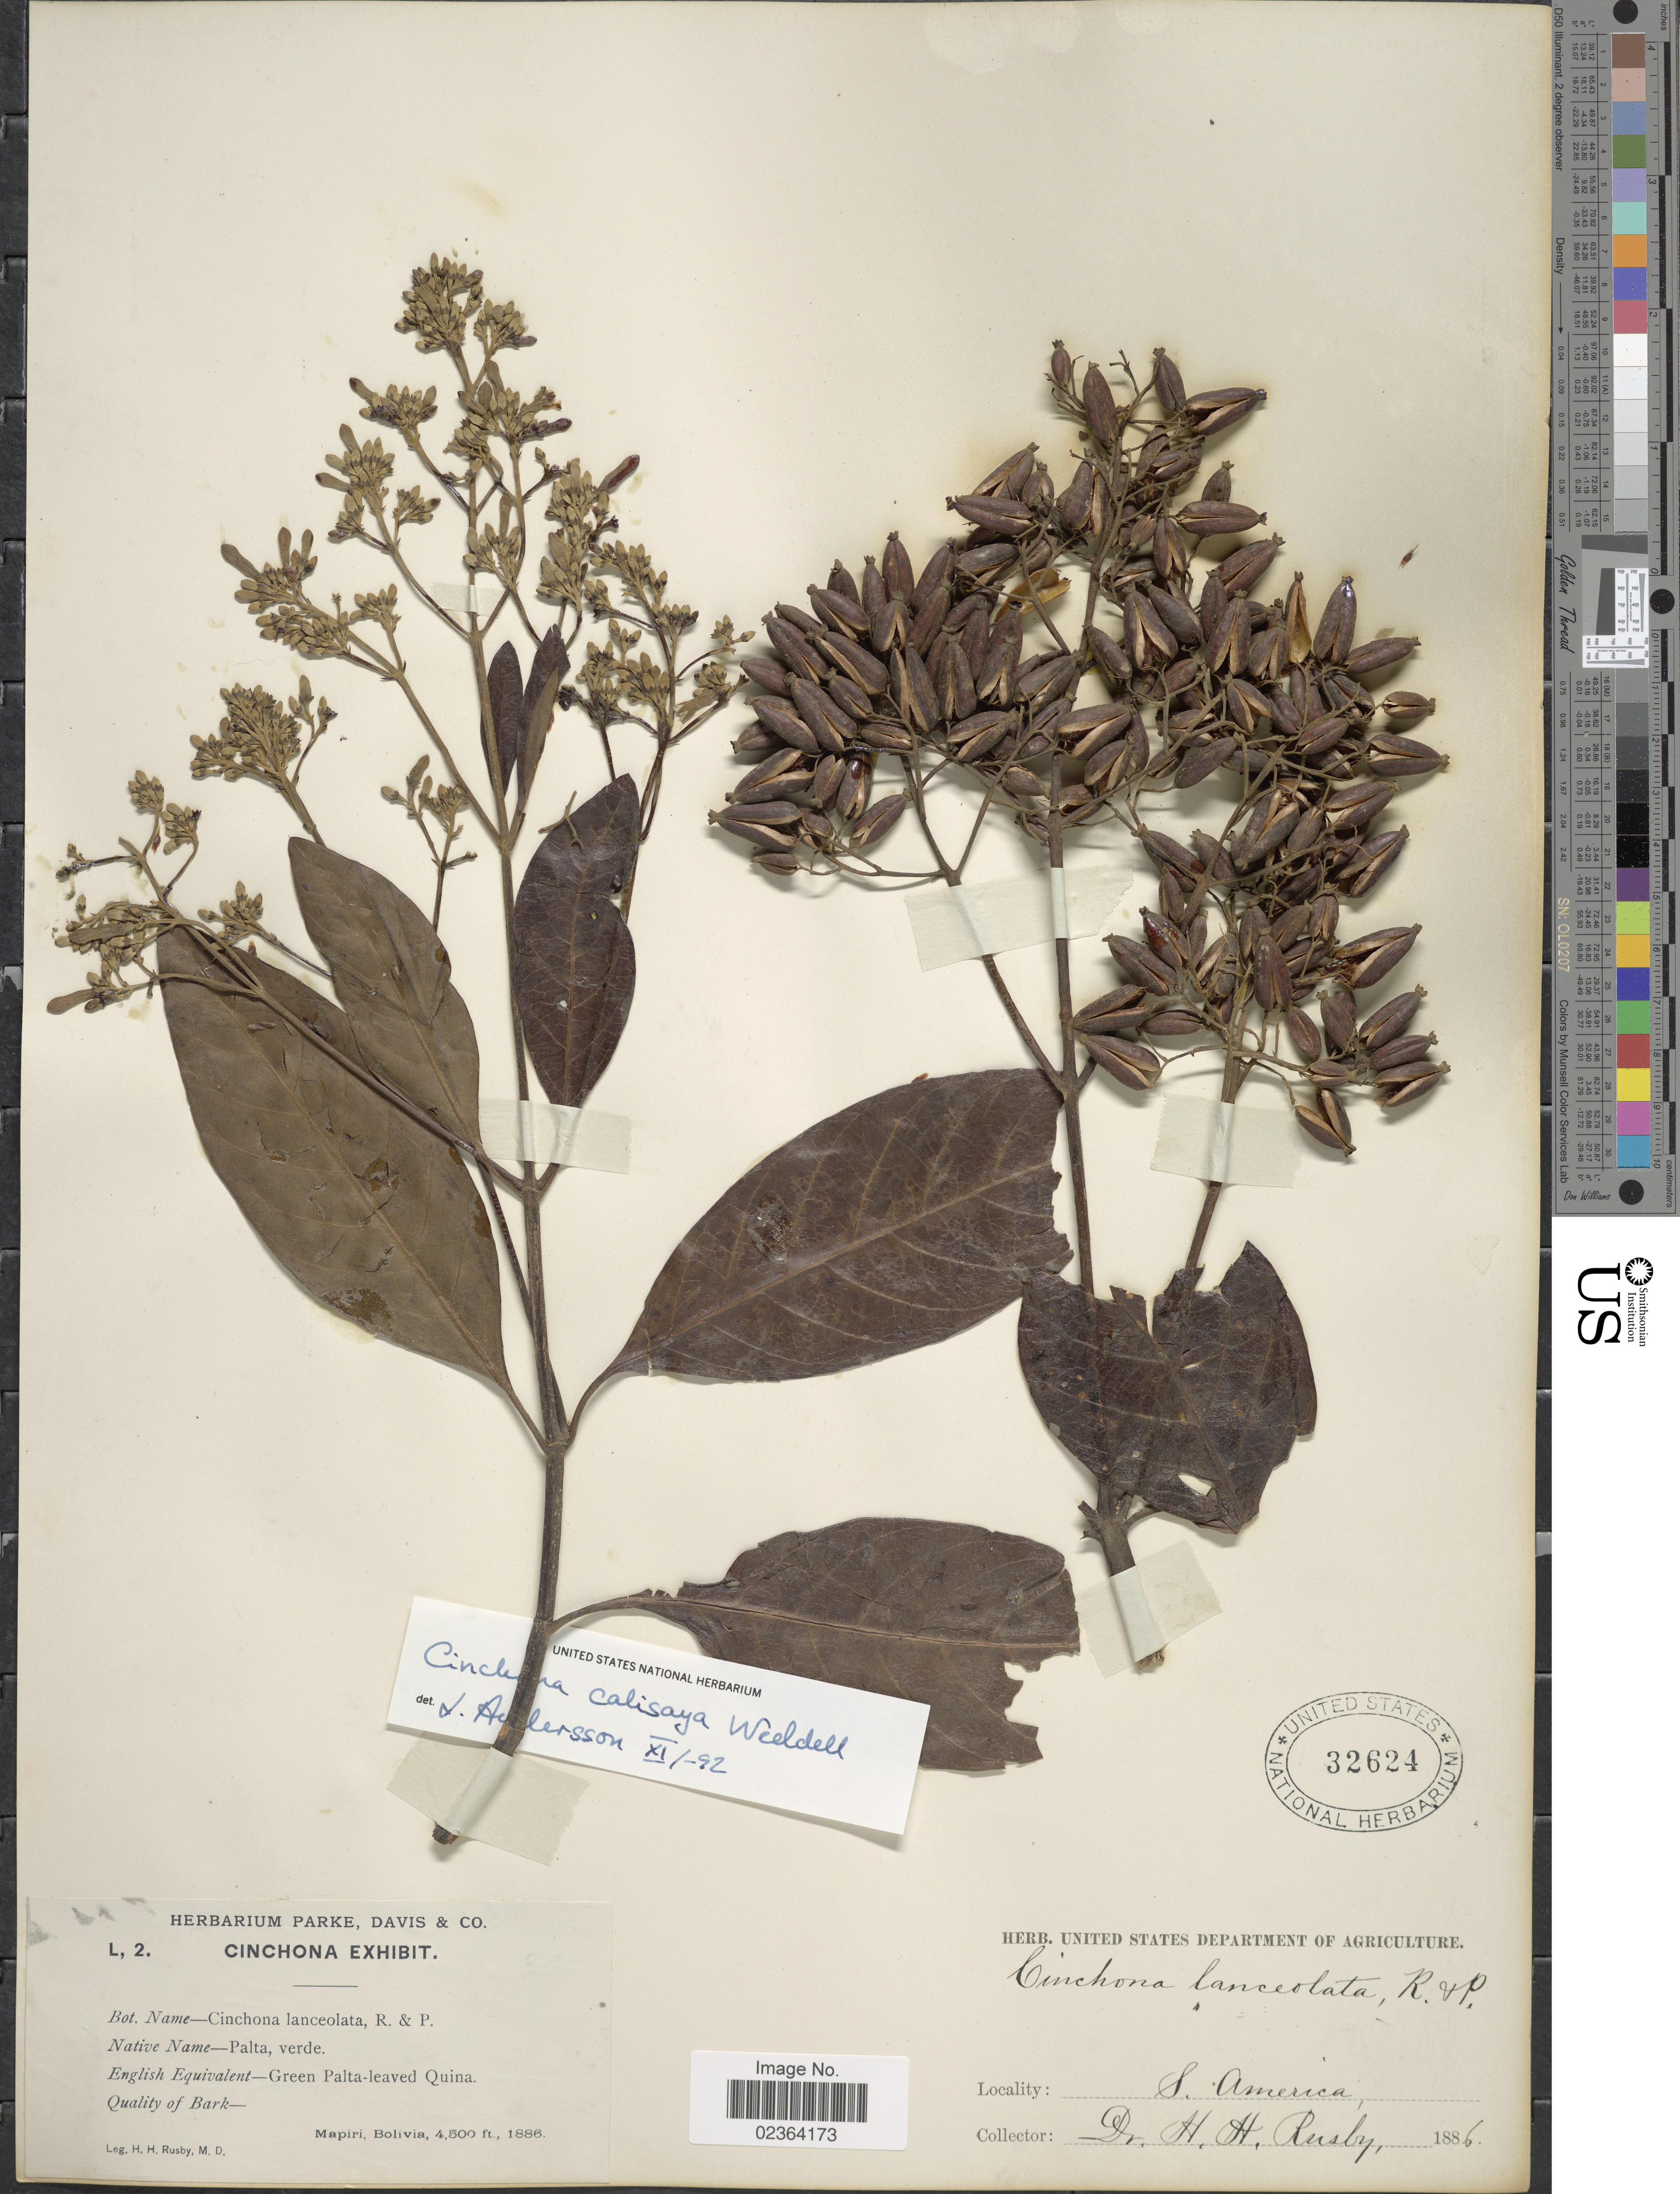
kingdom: Plantae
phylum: Tracheophyta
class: Magnoliopsida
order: Gentianales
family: Rubiaceae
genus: Cinchona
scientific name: Cinchona calisaya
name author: Wedd.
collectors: H. H. Rusby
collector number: L, 2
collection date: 1886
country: Bolivia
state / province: La Páz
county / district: Larecaja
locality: Mapiri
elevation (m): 1372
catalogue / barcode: US 32624